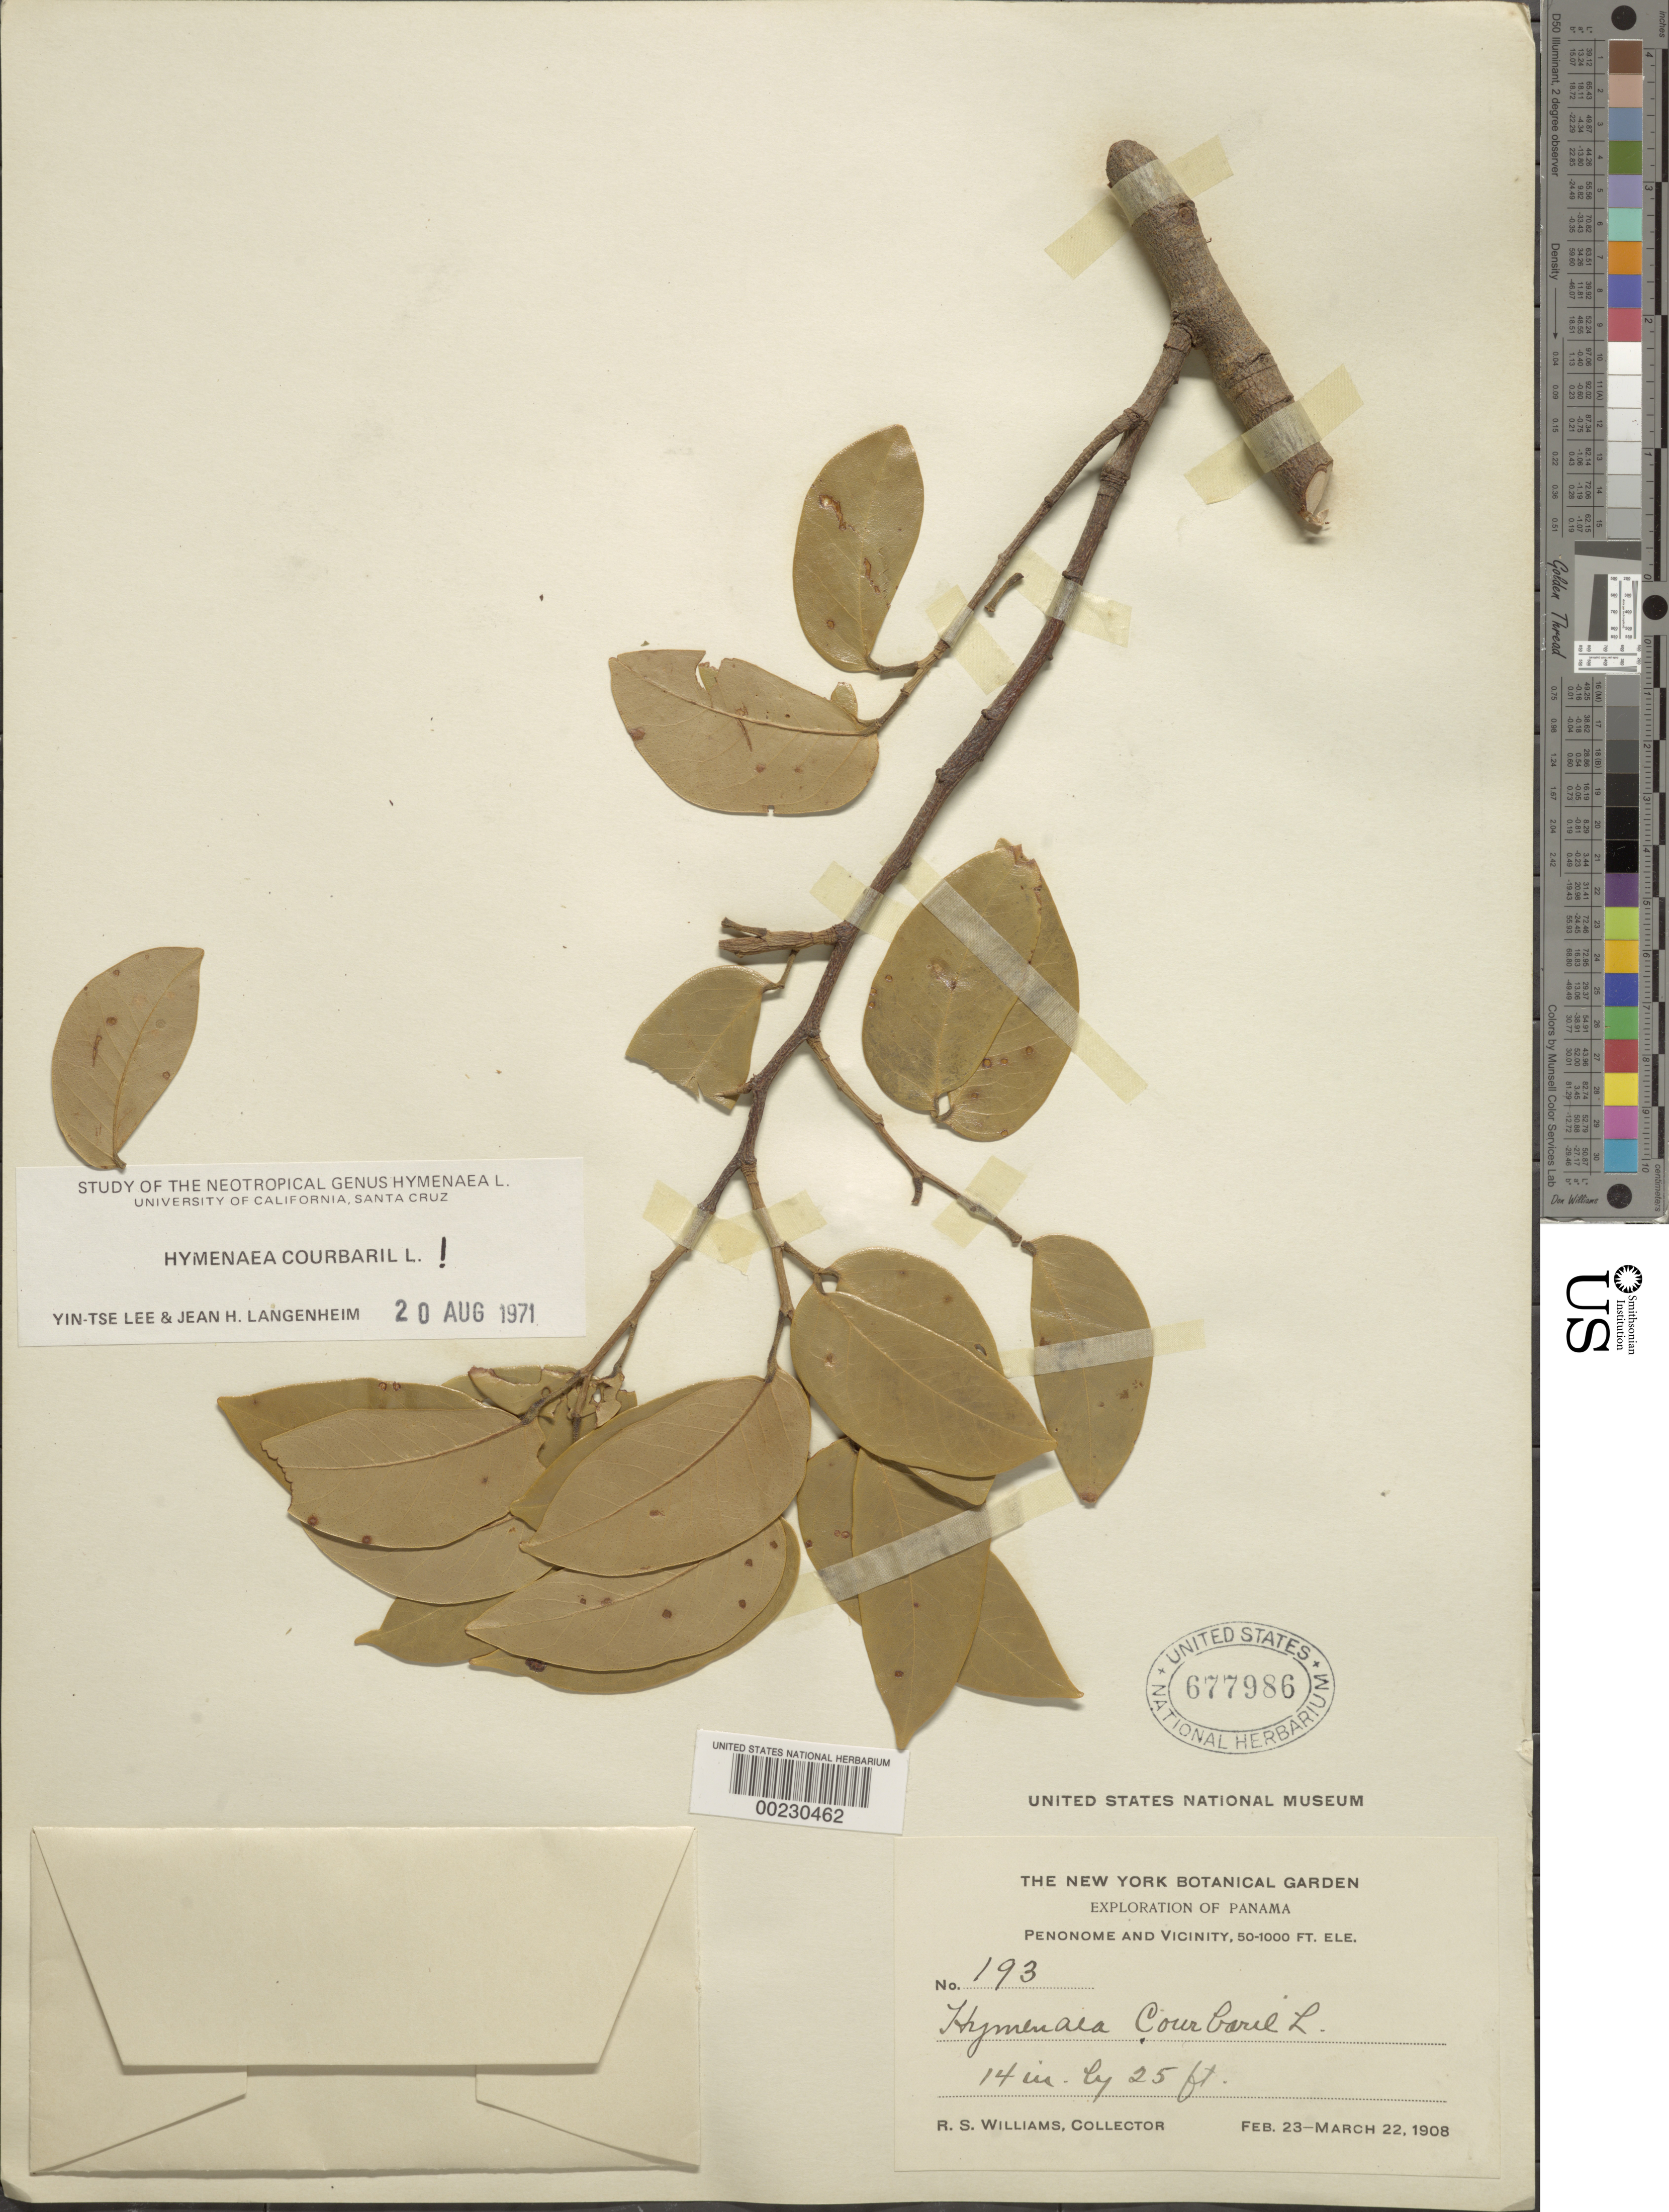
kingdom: Plantae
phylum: Tracheophyta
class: Magnoliopsida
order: Fabales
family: Fabaceae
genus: Hymenaea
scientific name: Hymenaea courbaril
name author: L.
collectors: R. S. Williams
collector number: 193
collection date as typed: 23 Feb 1908 to 22 Mar 1908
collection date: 1908-02-23/1908-03-22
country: Panama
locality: Penonome, and vicinity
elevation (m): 15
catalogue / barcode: US 677986